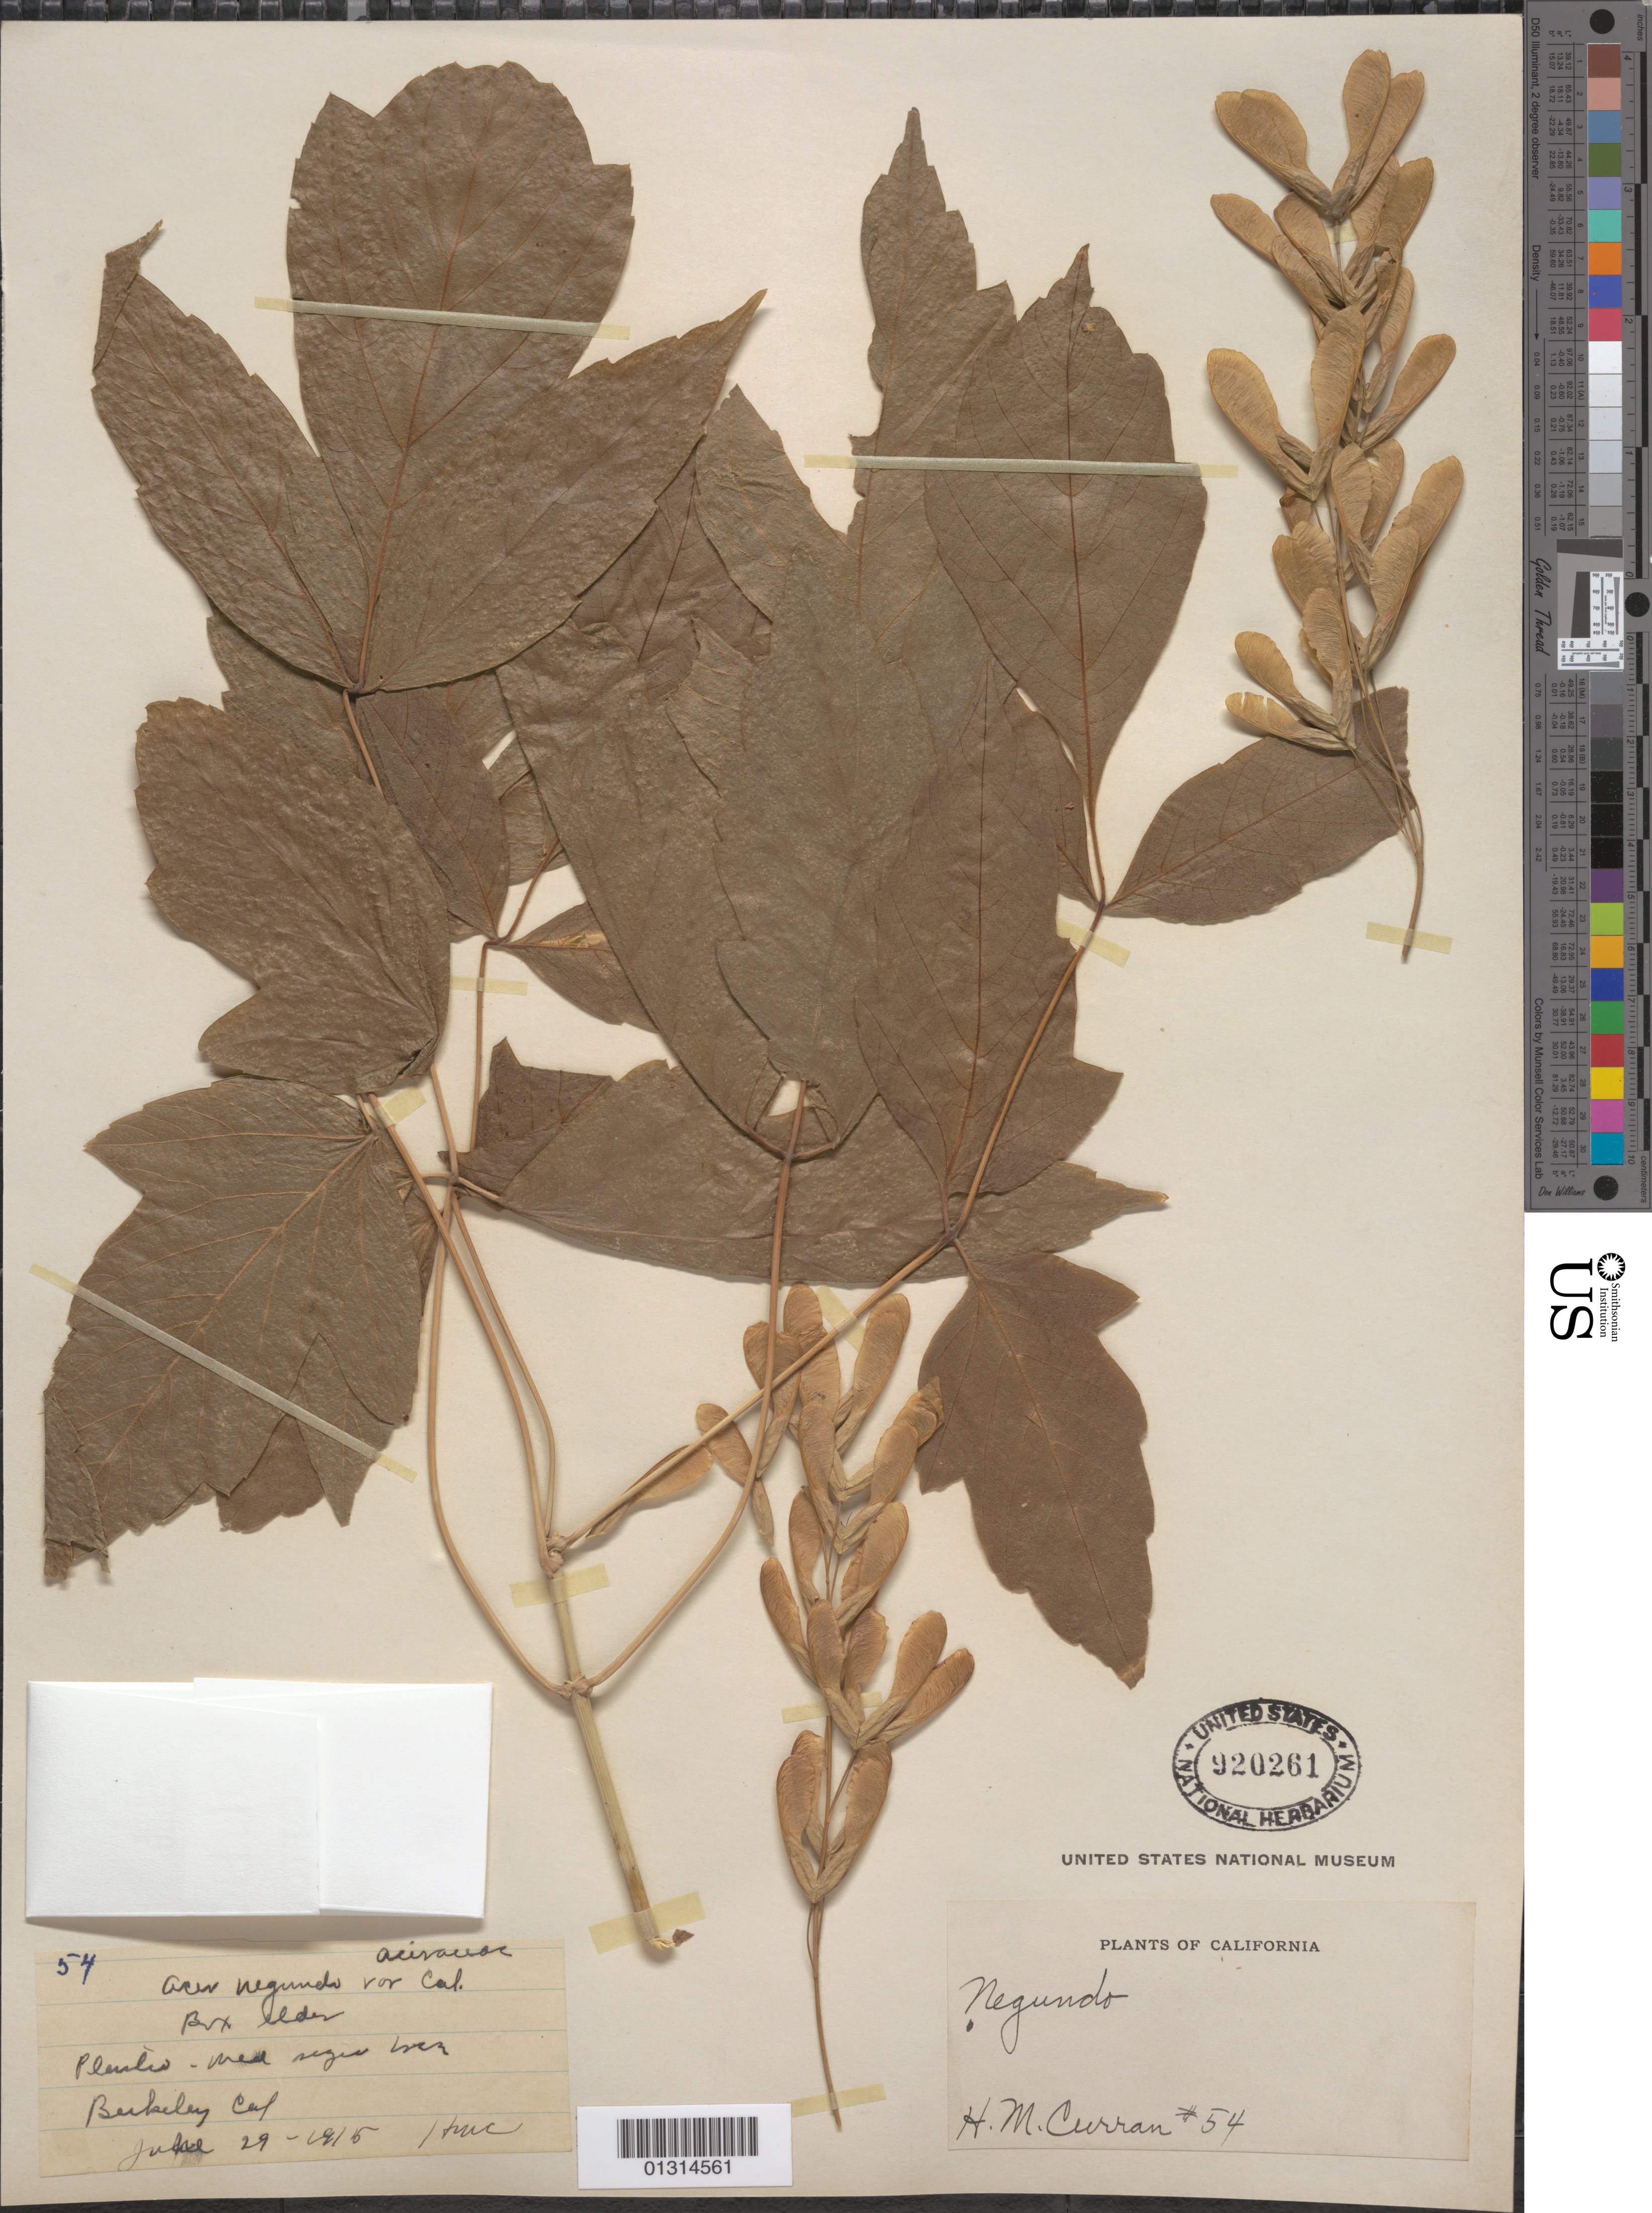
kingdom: Plantae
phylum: Tracheophyta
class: Magnoliopsida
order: Sapindales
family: Sapindaceae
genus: Acer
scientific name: Acer negundo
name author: L.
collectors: H. M. Curran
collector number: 54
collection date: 1915-06-29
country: United States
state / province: California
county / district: Alameda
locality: Berkeley.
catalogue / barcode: US 920261